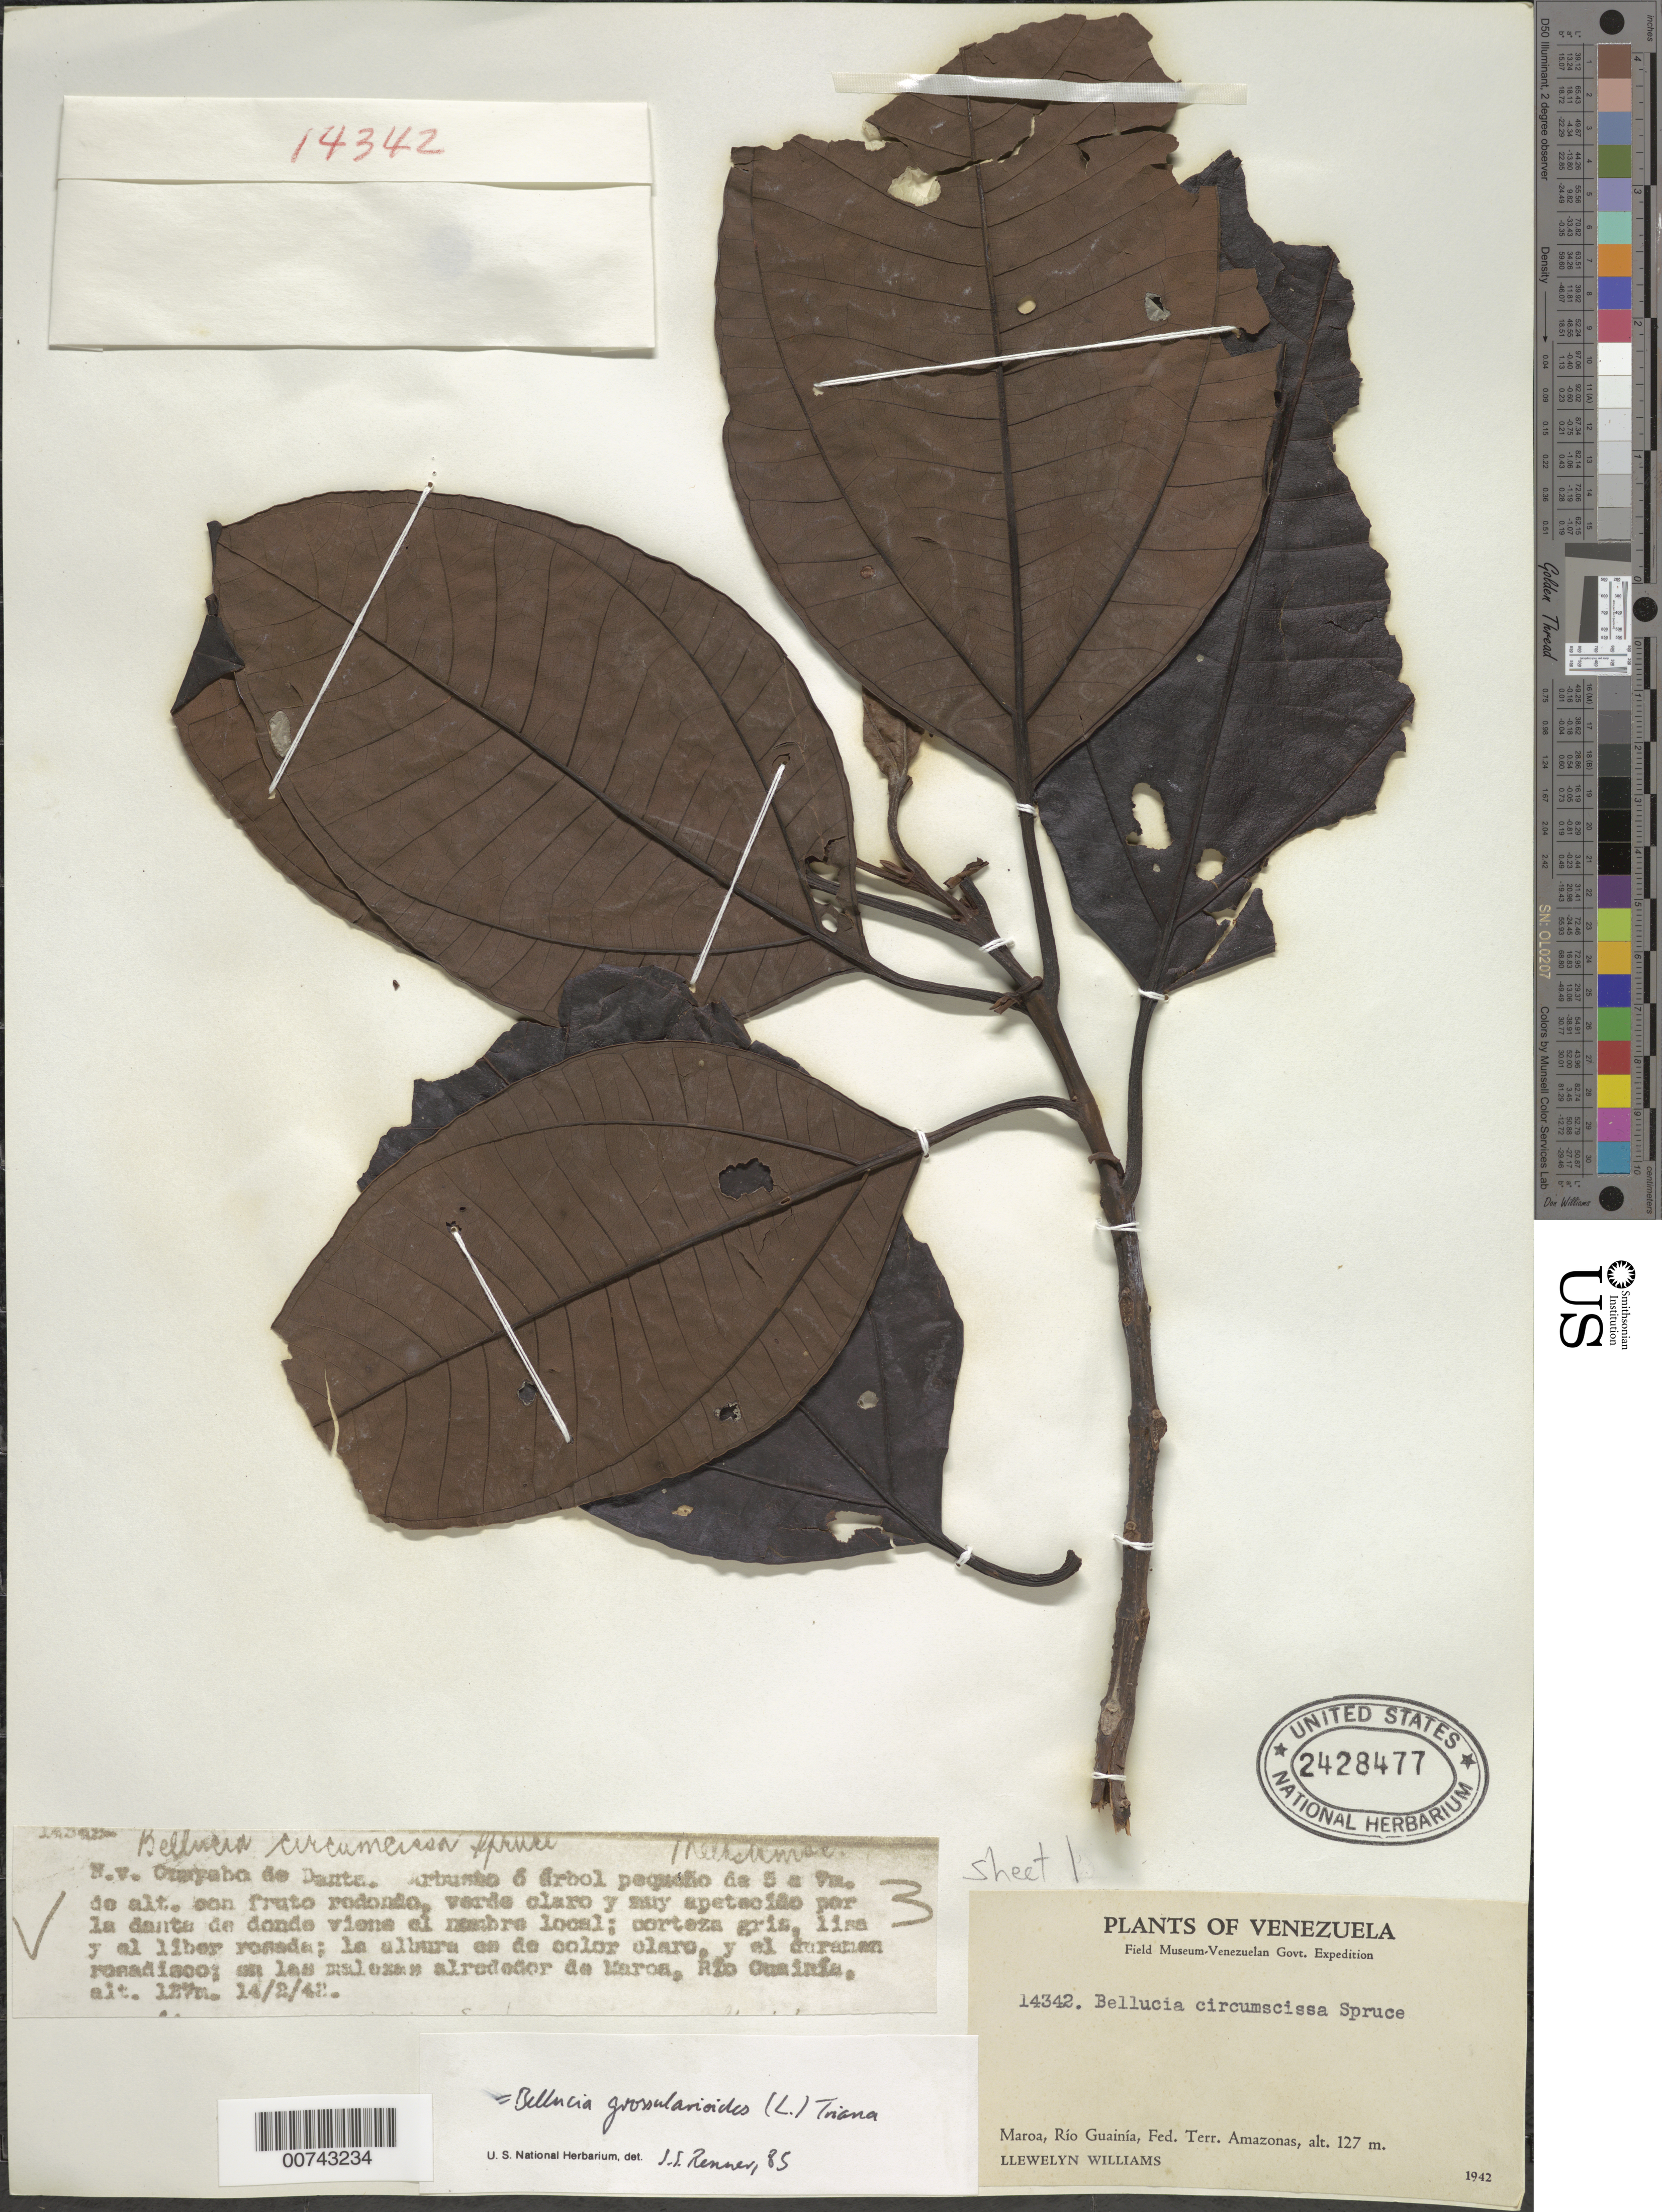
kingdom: Plantae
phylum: Tracheophyta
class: Magnoliopsida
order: Myrtales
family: Melastomataceae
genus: Bellucia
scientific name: Bellucia grossularioides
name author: (L.) Triana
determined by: Renner, J. S.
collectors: Ll. Williams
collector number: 14342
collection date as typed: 14-Feb-42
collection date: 1942-02-14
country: Venezuela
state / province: Amazonas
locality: Maroa, Río Guainía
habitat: Malezas alrededor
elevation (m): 127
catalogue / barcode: US 2428477